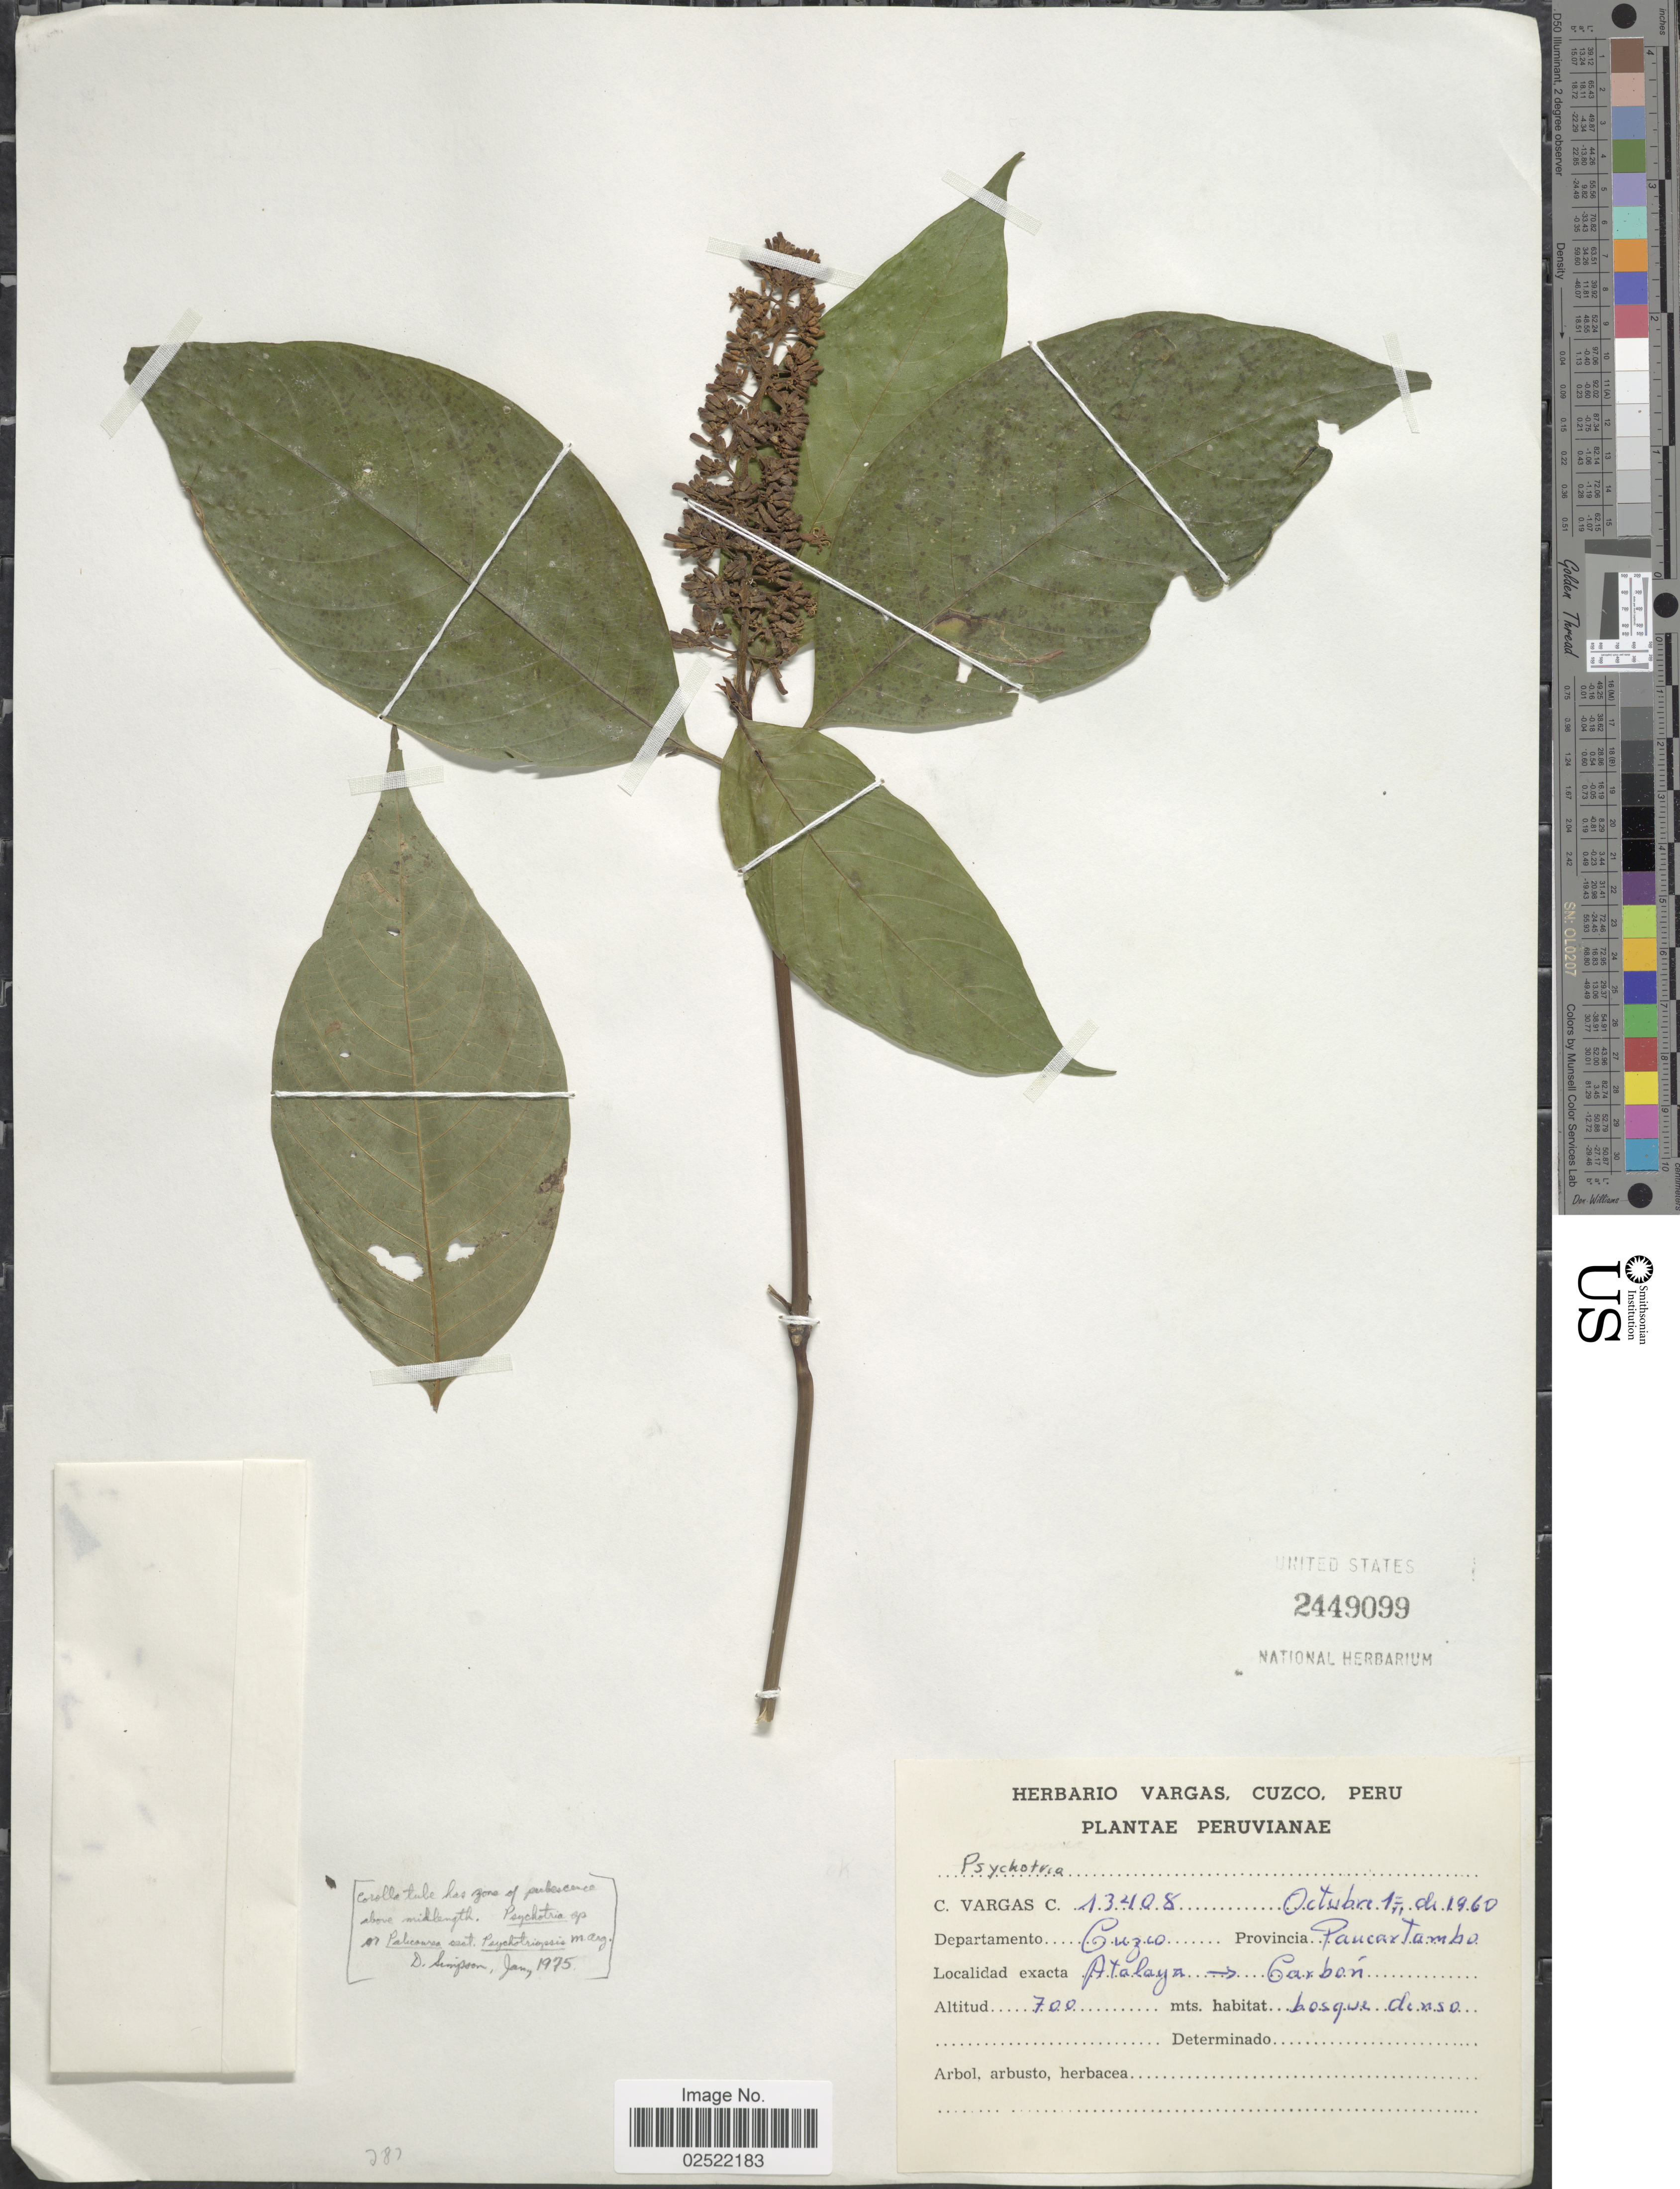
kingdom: Plantae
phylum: Tracheophyta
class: Magnoliopsida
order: Gentianales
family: Rubiaceae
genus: Psychotria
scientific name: Psychotria sp.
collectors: C. Vargas Calderón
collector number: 13408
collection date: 1960-10-01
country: Peru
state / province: Cusco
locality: Departamento Cuzco. Provincia: Paucartambo. Atalaya -> Carbon.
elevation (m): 700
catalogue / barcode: US 2449099